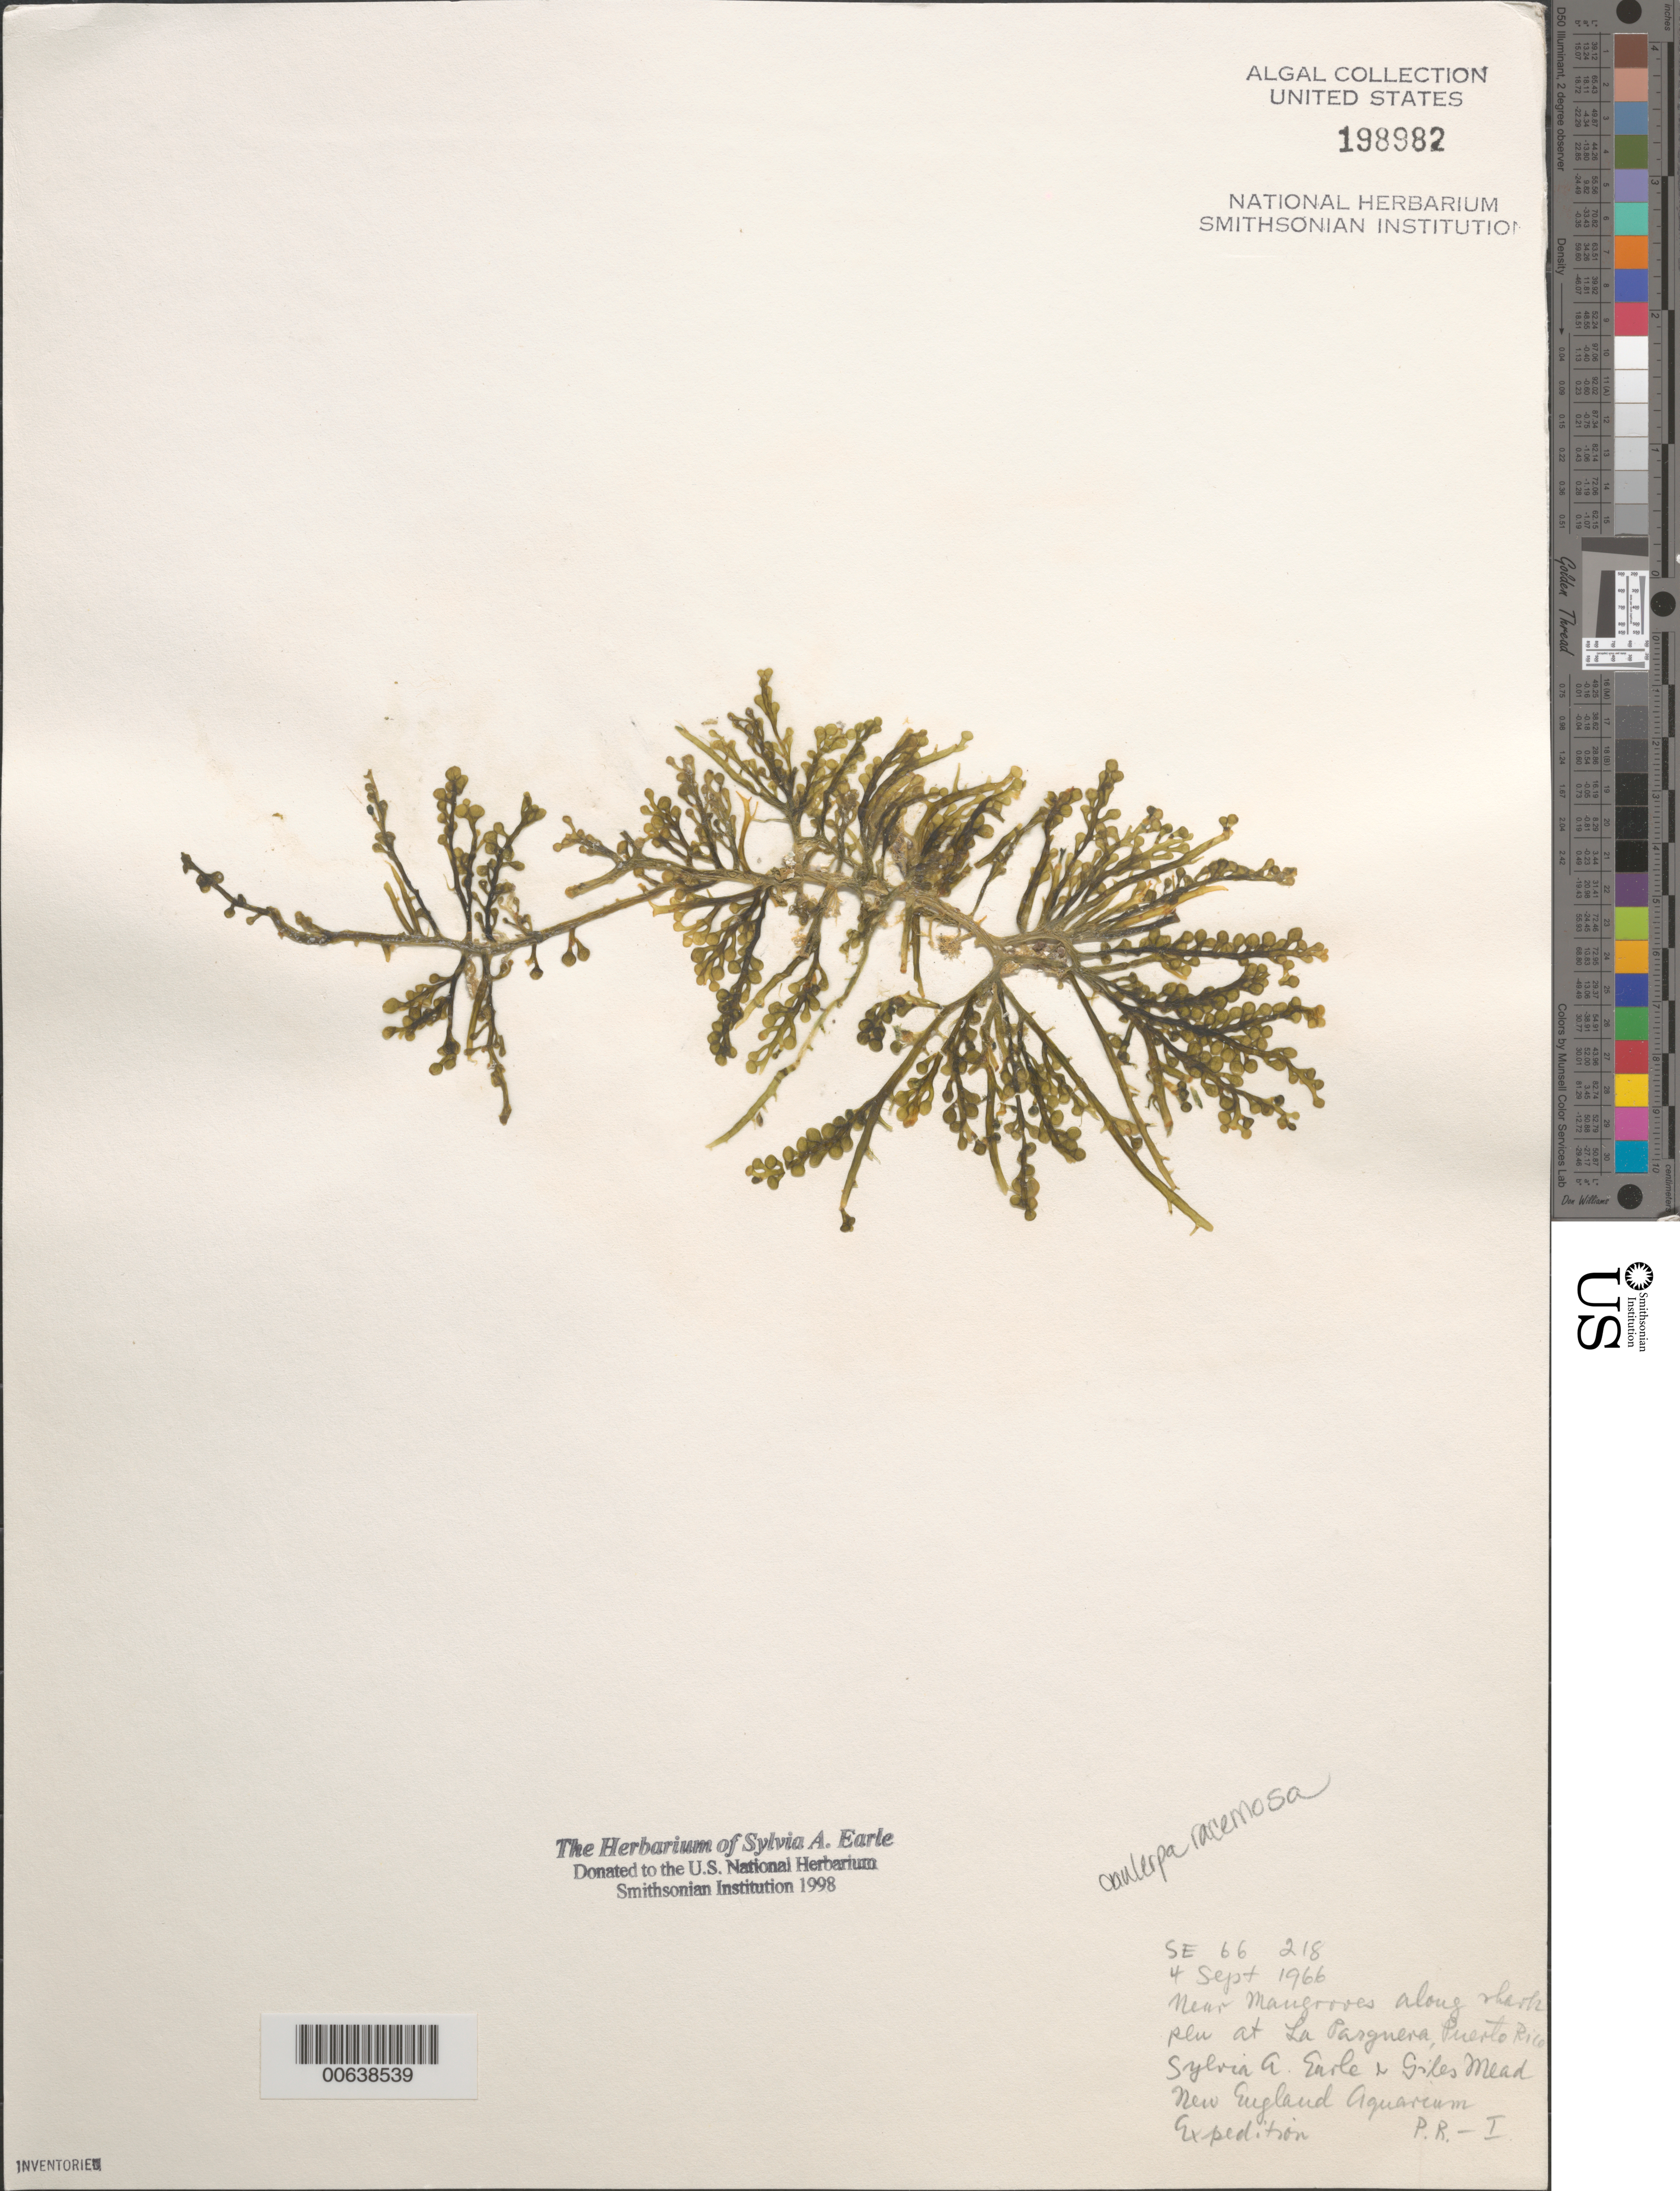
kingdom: Plantae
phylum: Chlorophyta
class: Ulvophyceae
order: Bryopsidales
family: Caulerpaceae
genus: Caulerpa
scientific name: Caulerpa racemosa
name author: (Forssk.) J. Agardh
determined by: Earle, S. A.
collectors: S. A. Earle & G. W. Mead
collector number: Se 66218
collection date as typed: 04 Sep 1966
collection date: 1966-09-04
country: Puerto Rico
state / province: Lajas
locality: La Parguera, Shark Pens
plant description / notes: New England Aquarium Expedition to Puerto Rico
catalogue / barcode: US 198982